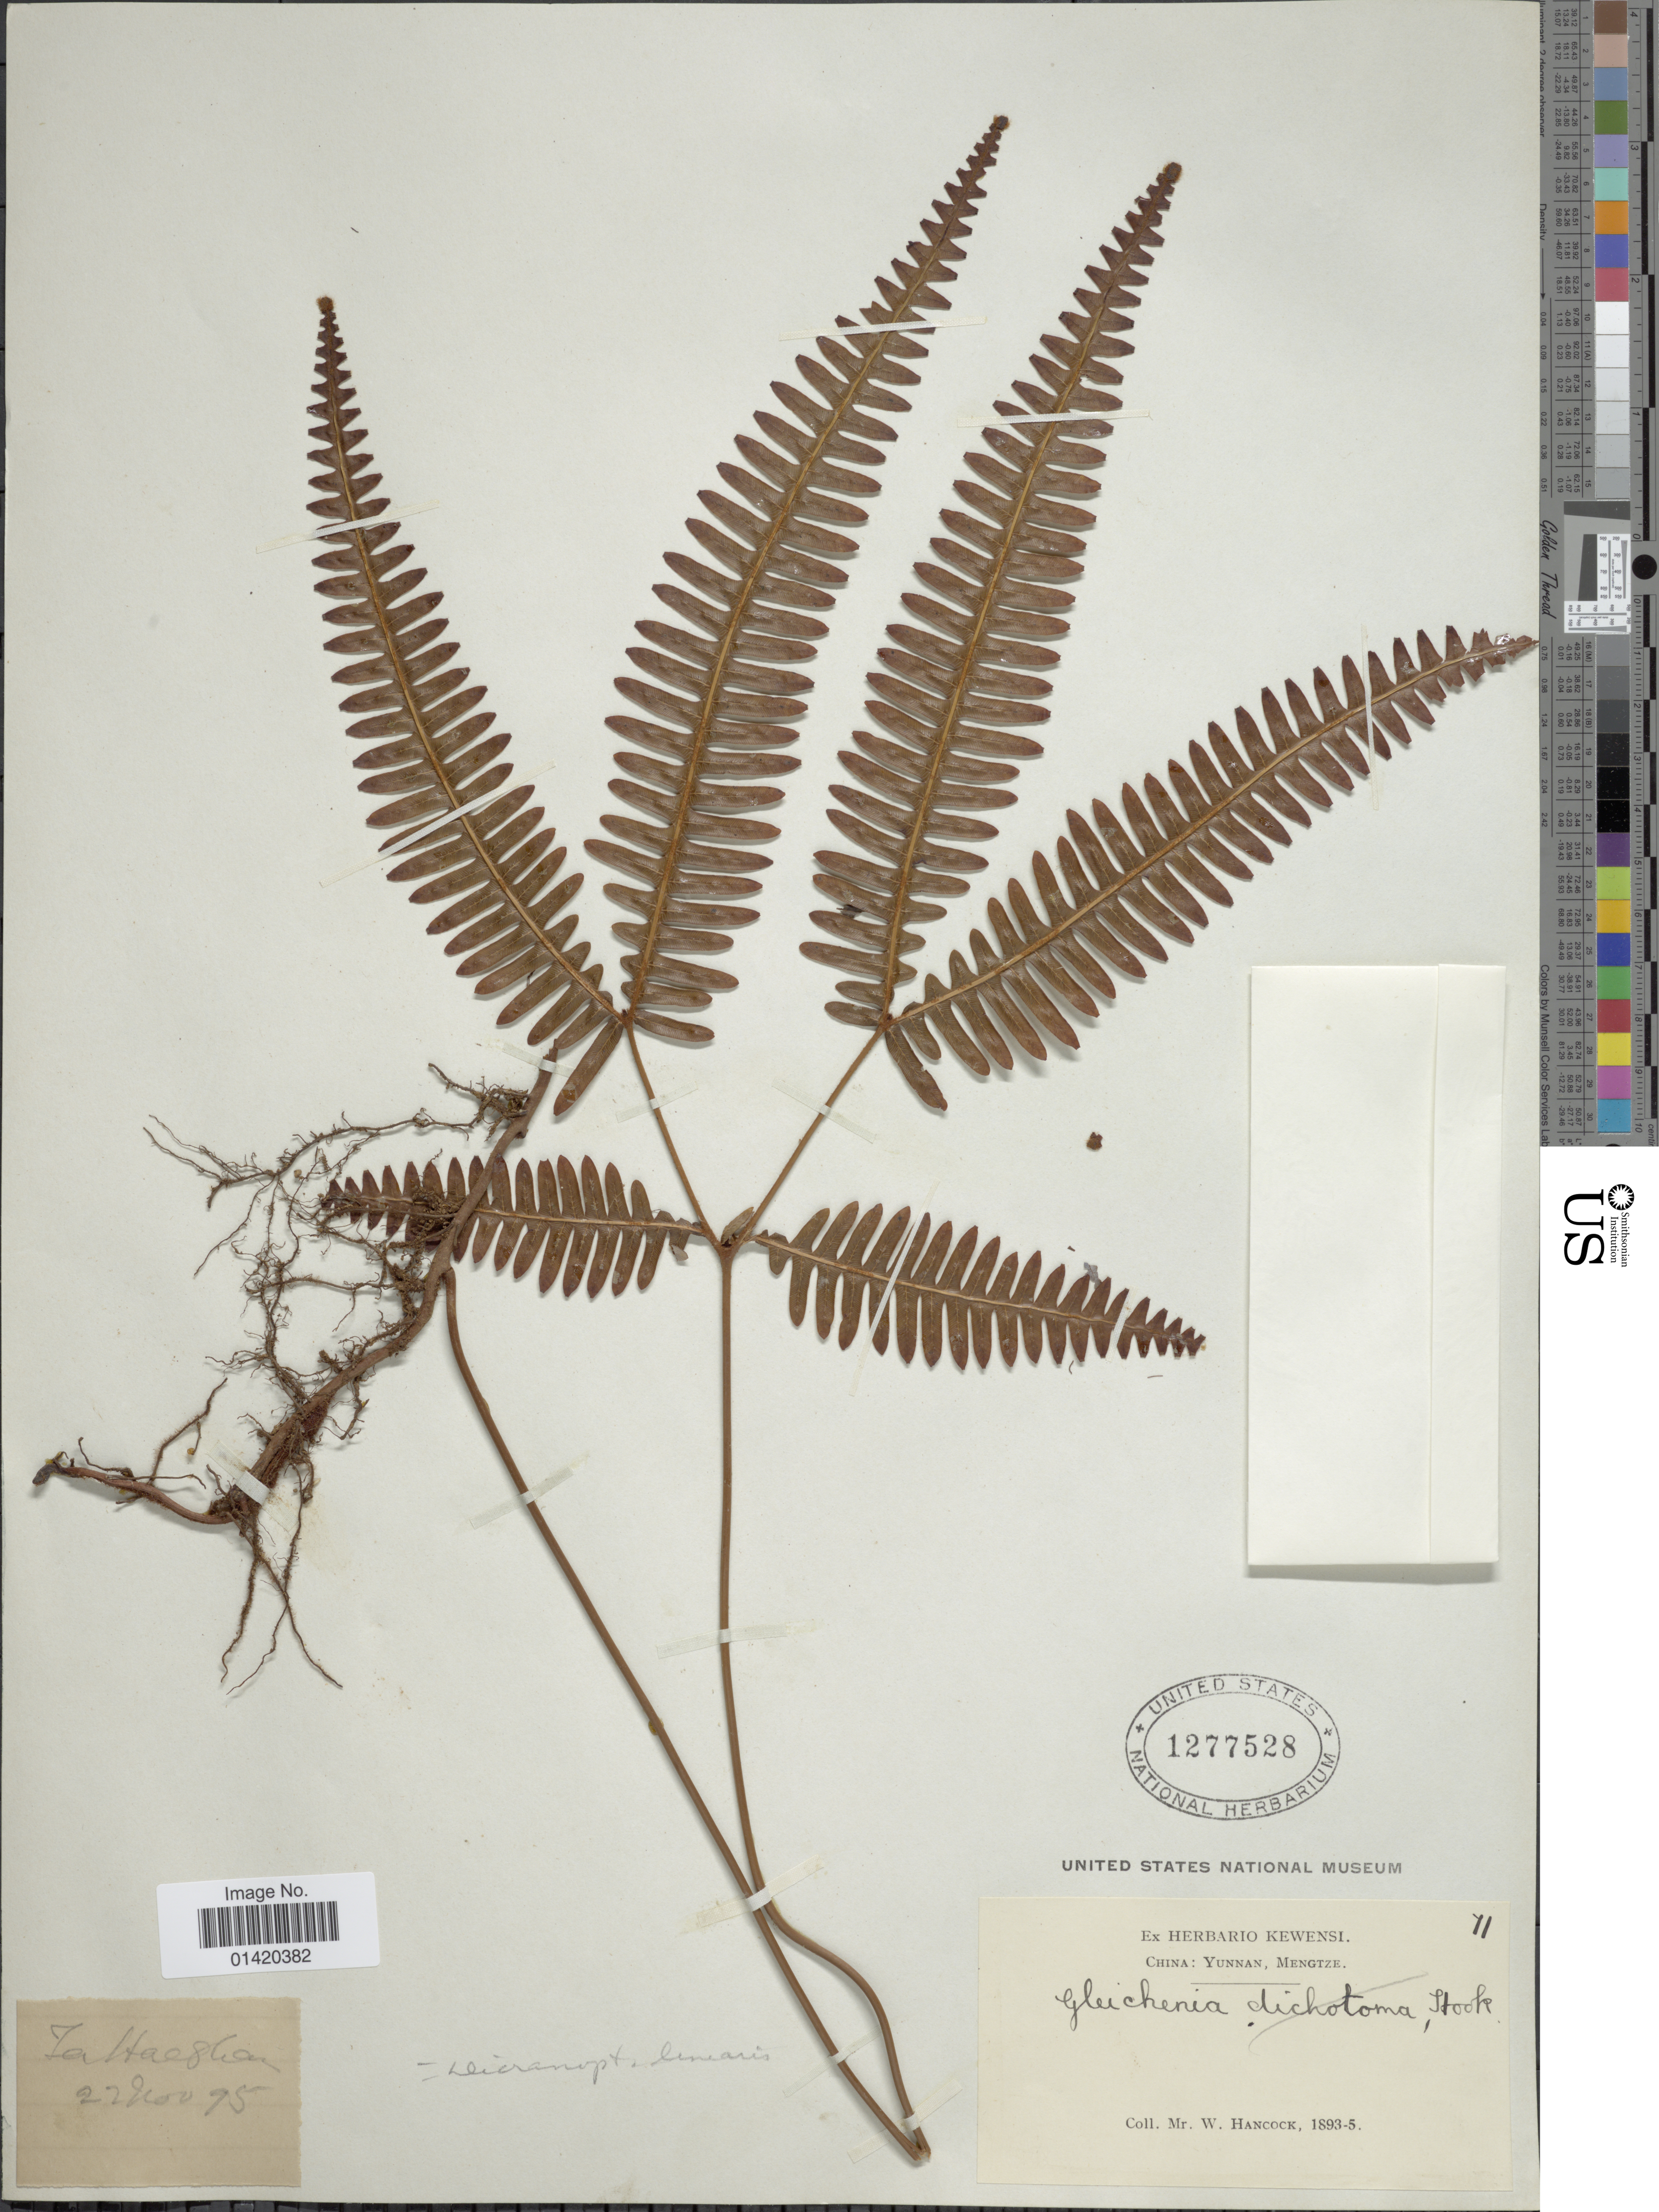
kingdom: Plantae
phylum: Tracheophyta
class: Polypodiopsida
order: Gleicheniales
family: Gleicheniaceae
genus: Dicranopteris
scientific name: Dicranopteris linearis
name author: (Burm. f.) Underw.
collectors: W. Hancock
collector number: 71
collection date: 1895-11-22/1895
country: China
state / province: Yunnan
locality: Mengtze, Tahashan [interpreted]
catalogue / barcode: US 1277528